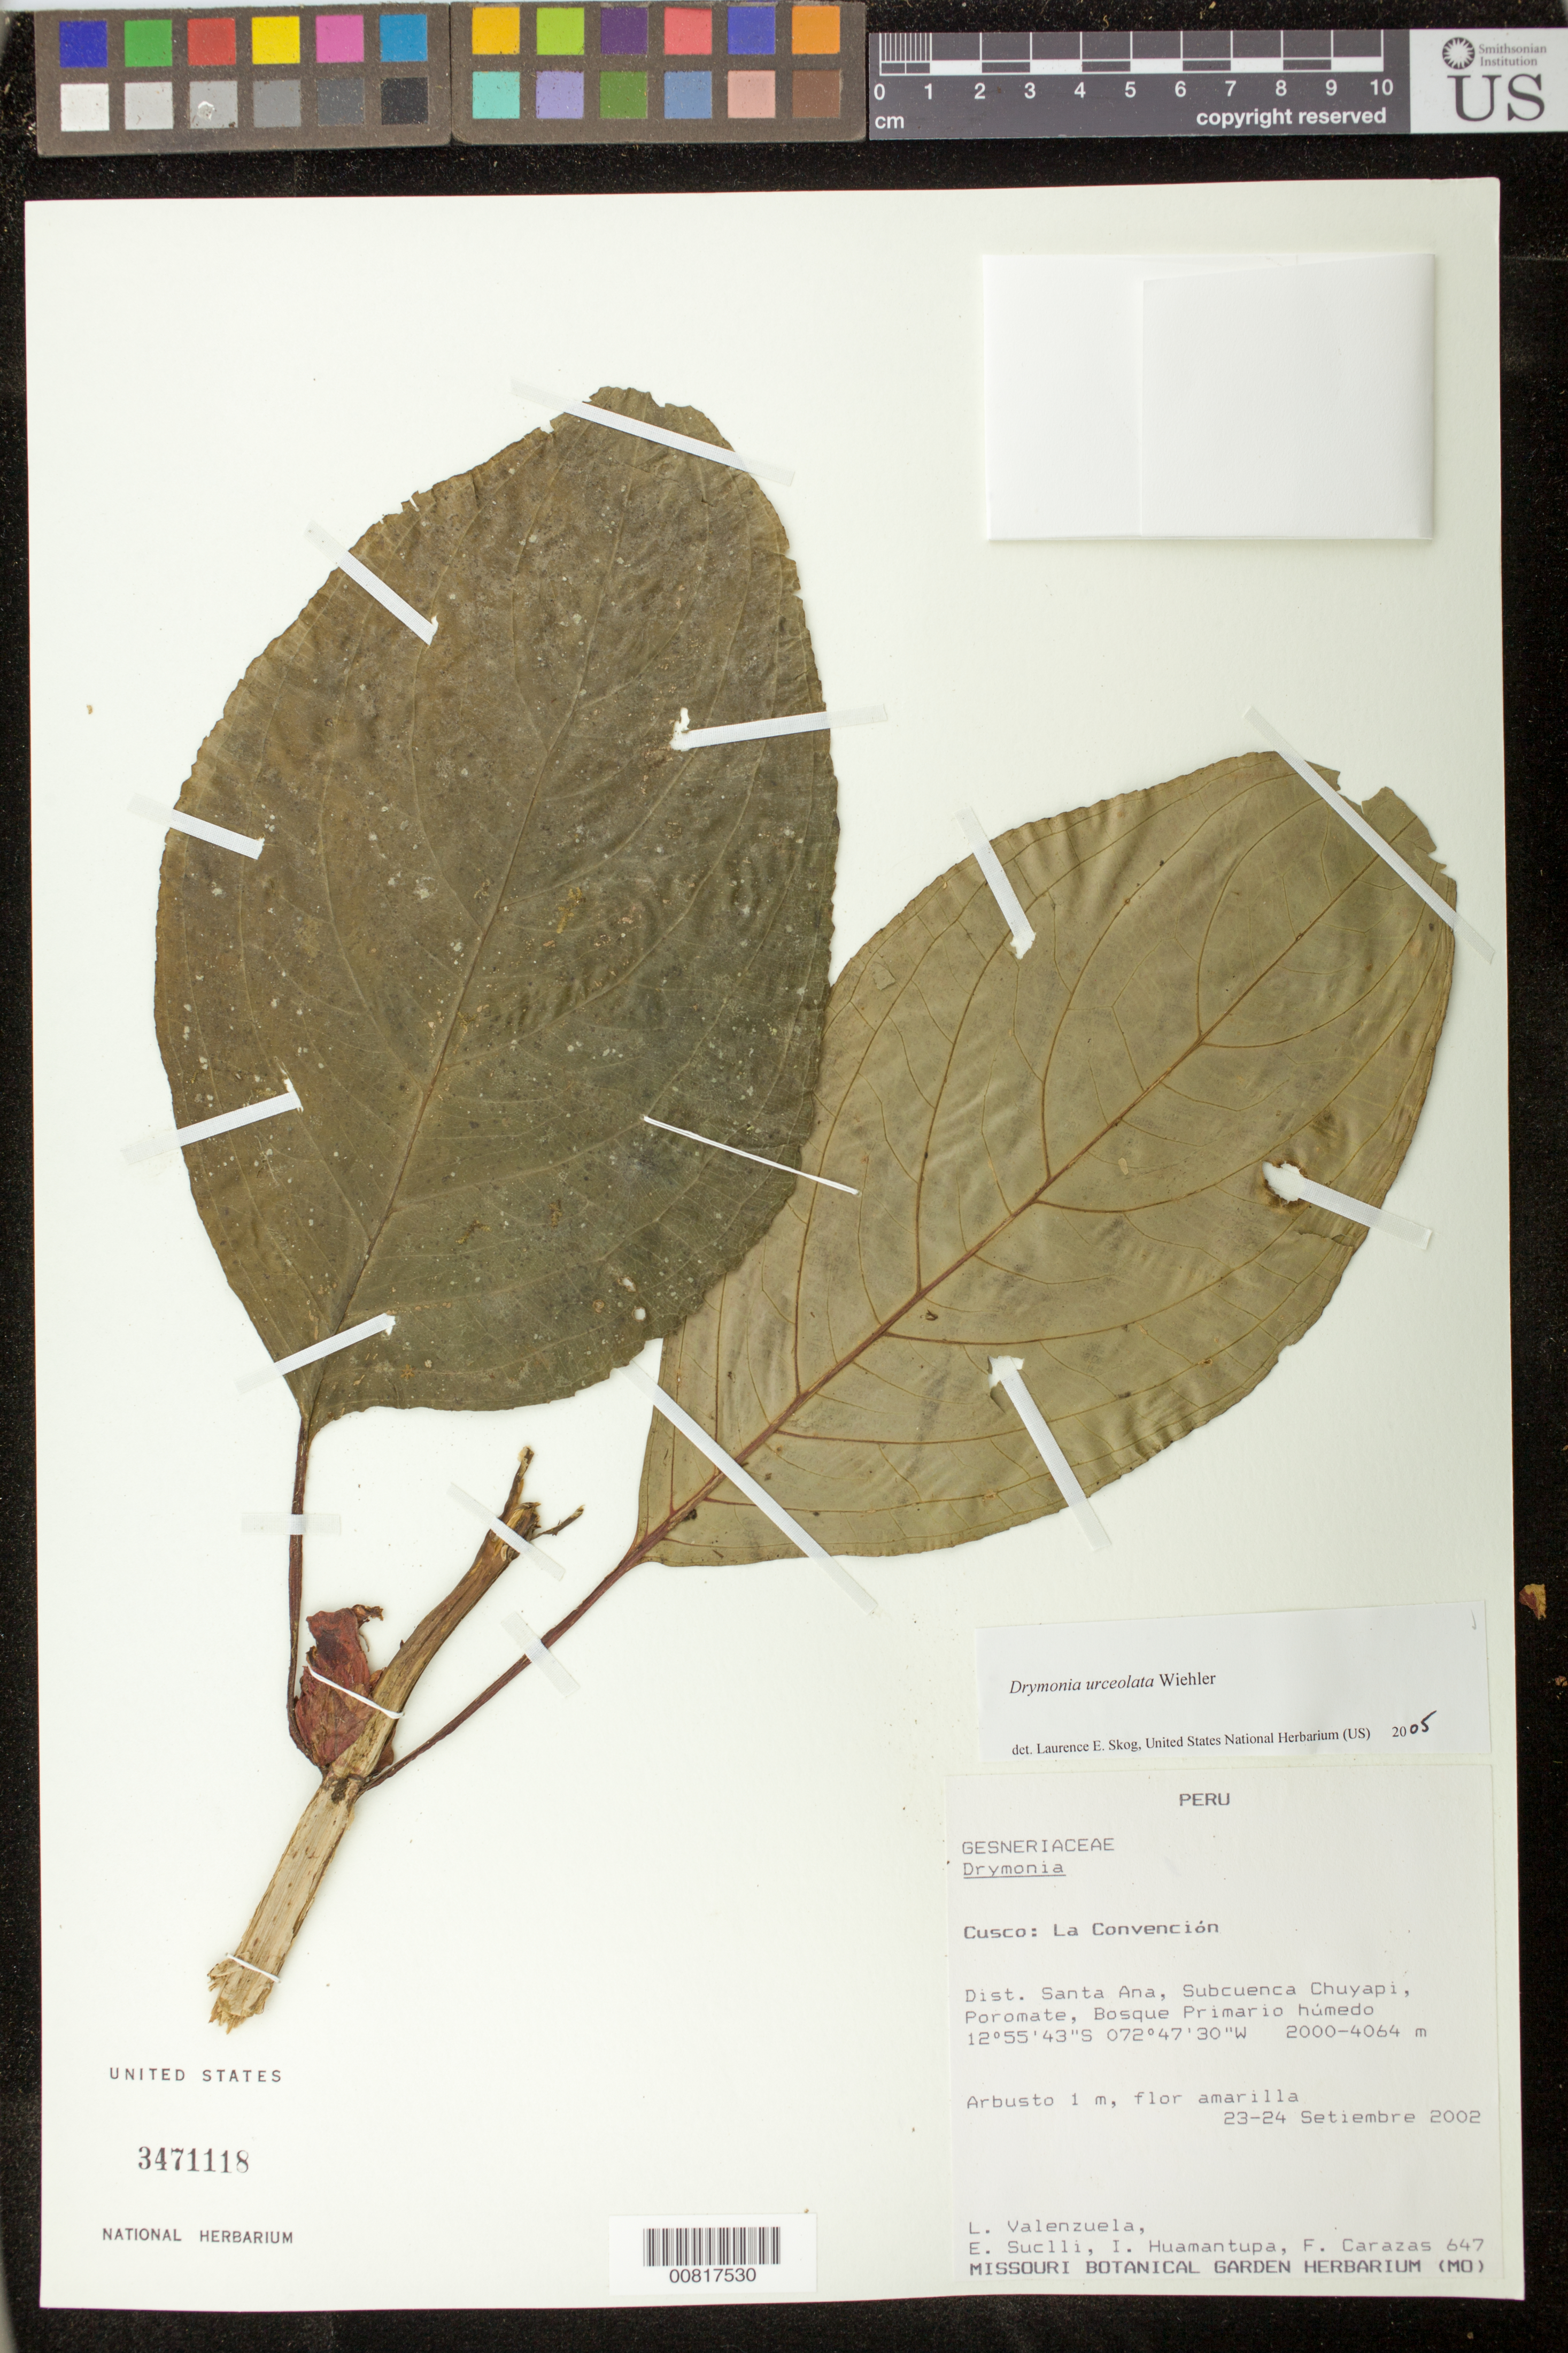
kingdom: Plantae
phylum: Tracheophyta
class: Magnoliopsida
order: Lamiales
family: Gesneriaceae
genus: Drymonia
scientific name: Drymonia urceolata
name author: Wiehler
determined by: Skog, Laurence E.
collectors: L. Valenzuela, E. Suclli, I. Huamantupa & F. Carazas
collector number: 647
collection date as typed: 23-24 Sep 2002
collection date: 2002-09-23/2002-09-24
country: Peru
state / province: Cusco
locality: Cusco: La Convención. Dist. Santa Ana, Subcuenca Chuyapi, Poromate.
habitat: Bosque primario húmedo.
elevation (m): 2000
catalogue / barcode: US 3471118